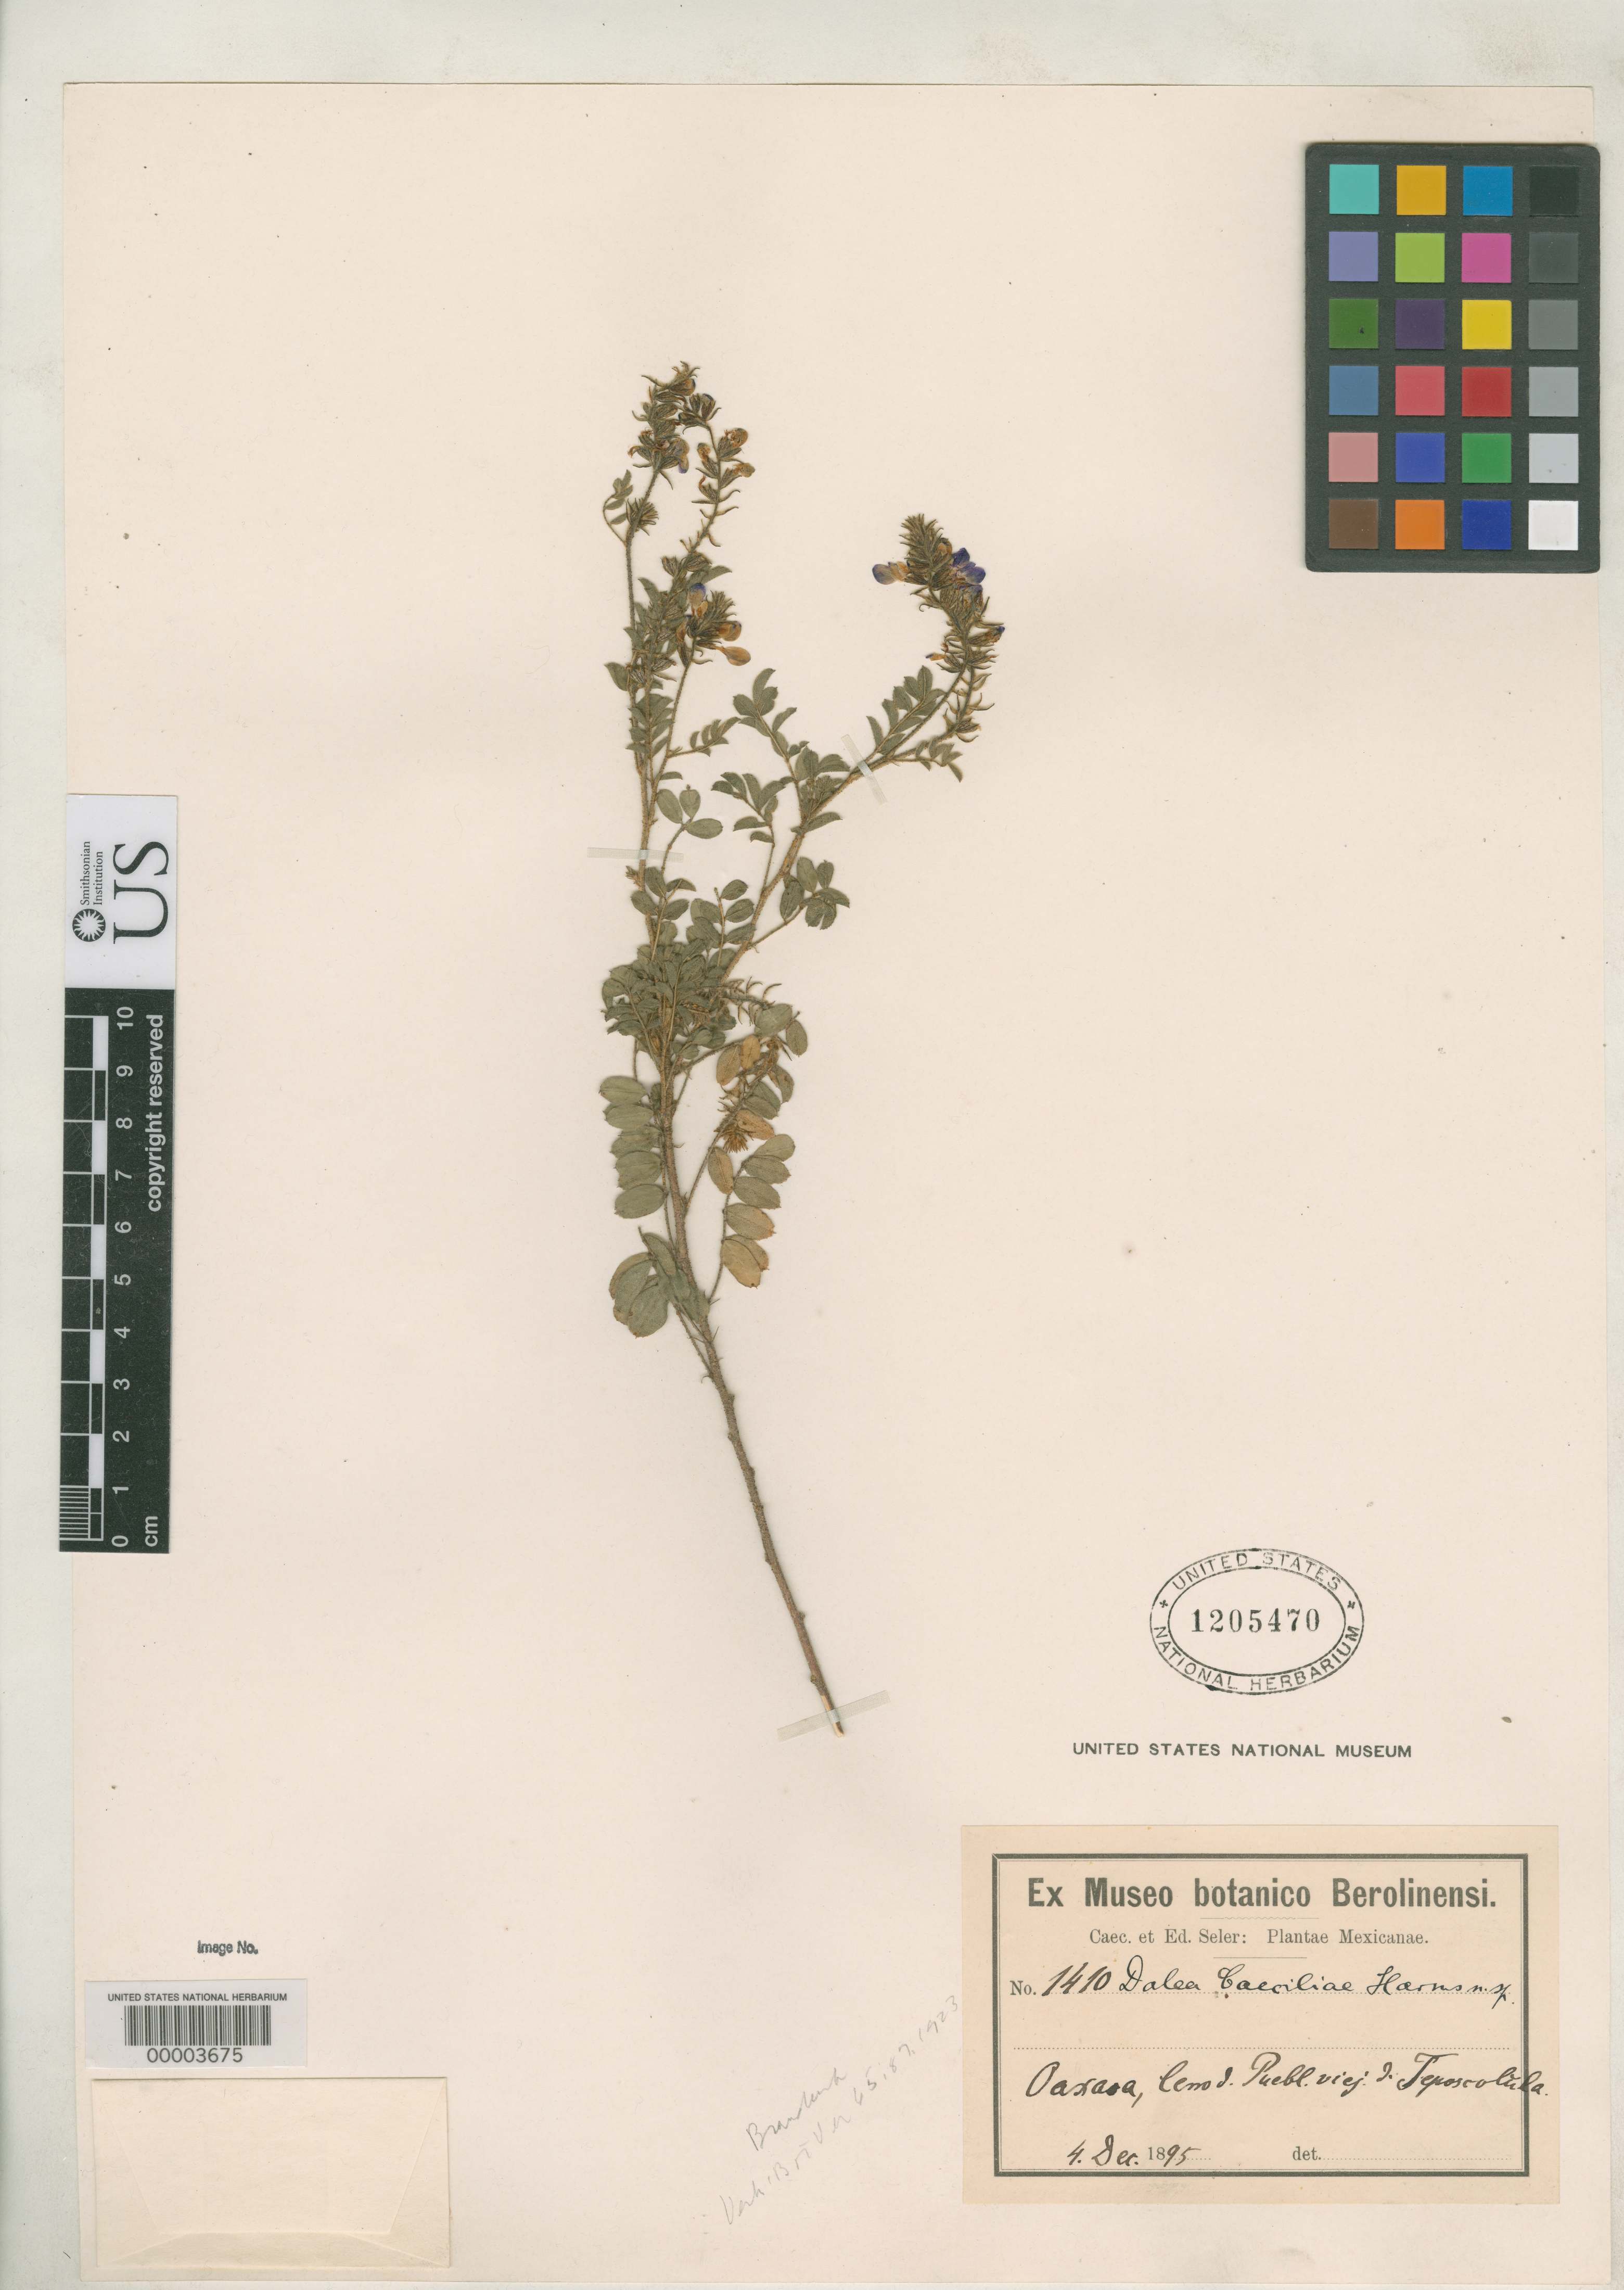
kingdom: Plantae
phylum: Tracheophyta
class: Magnoliopsida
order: Fabales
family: Fabaceae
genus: Dalea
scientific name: Dalea caeciliae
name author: Harms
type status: Type Collection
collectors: E. Seler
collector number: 1410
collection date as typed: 04 Dec 1895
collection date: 1895-12-04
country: Mexico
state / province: Oaxaca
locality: Teposcolula, in Cerro del Pueblo Viejo.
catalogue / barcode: US 1205470